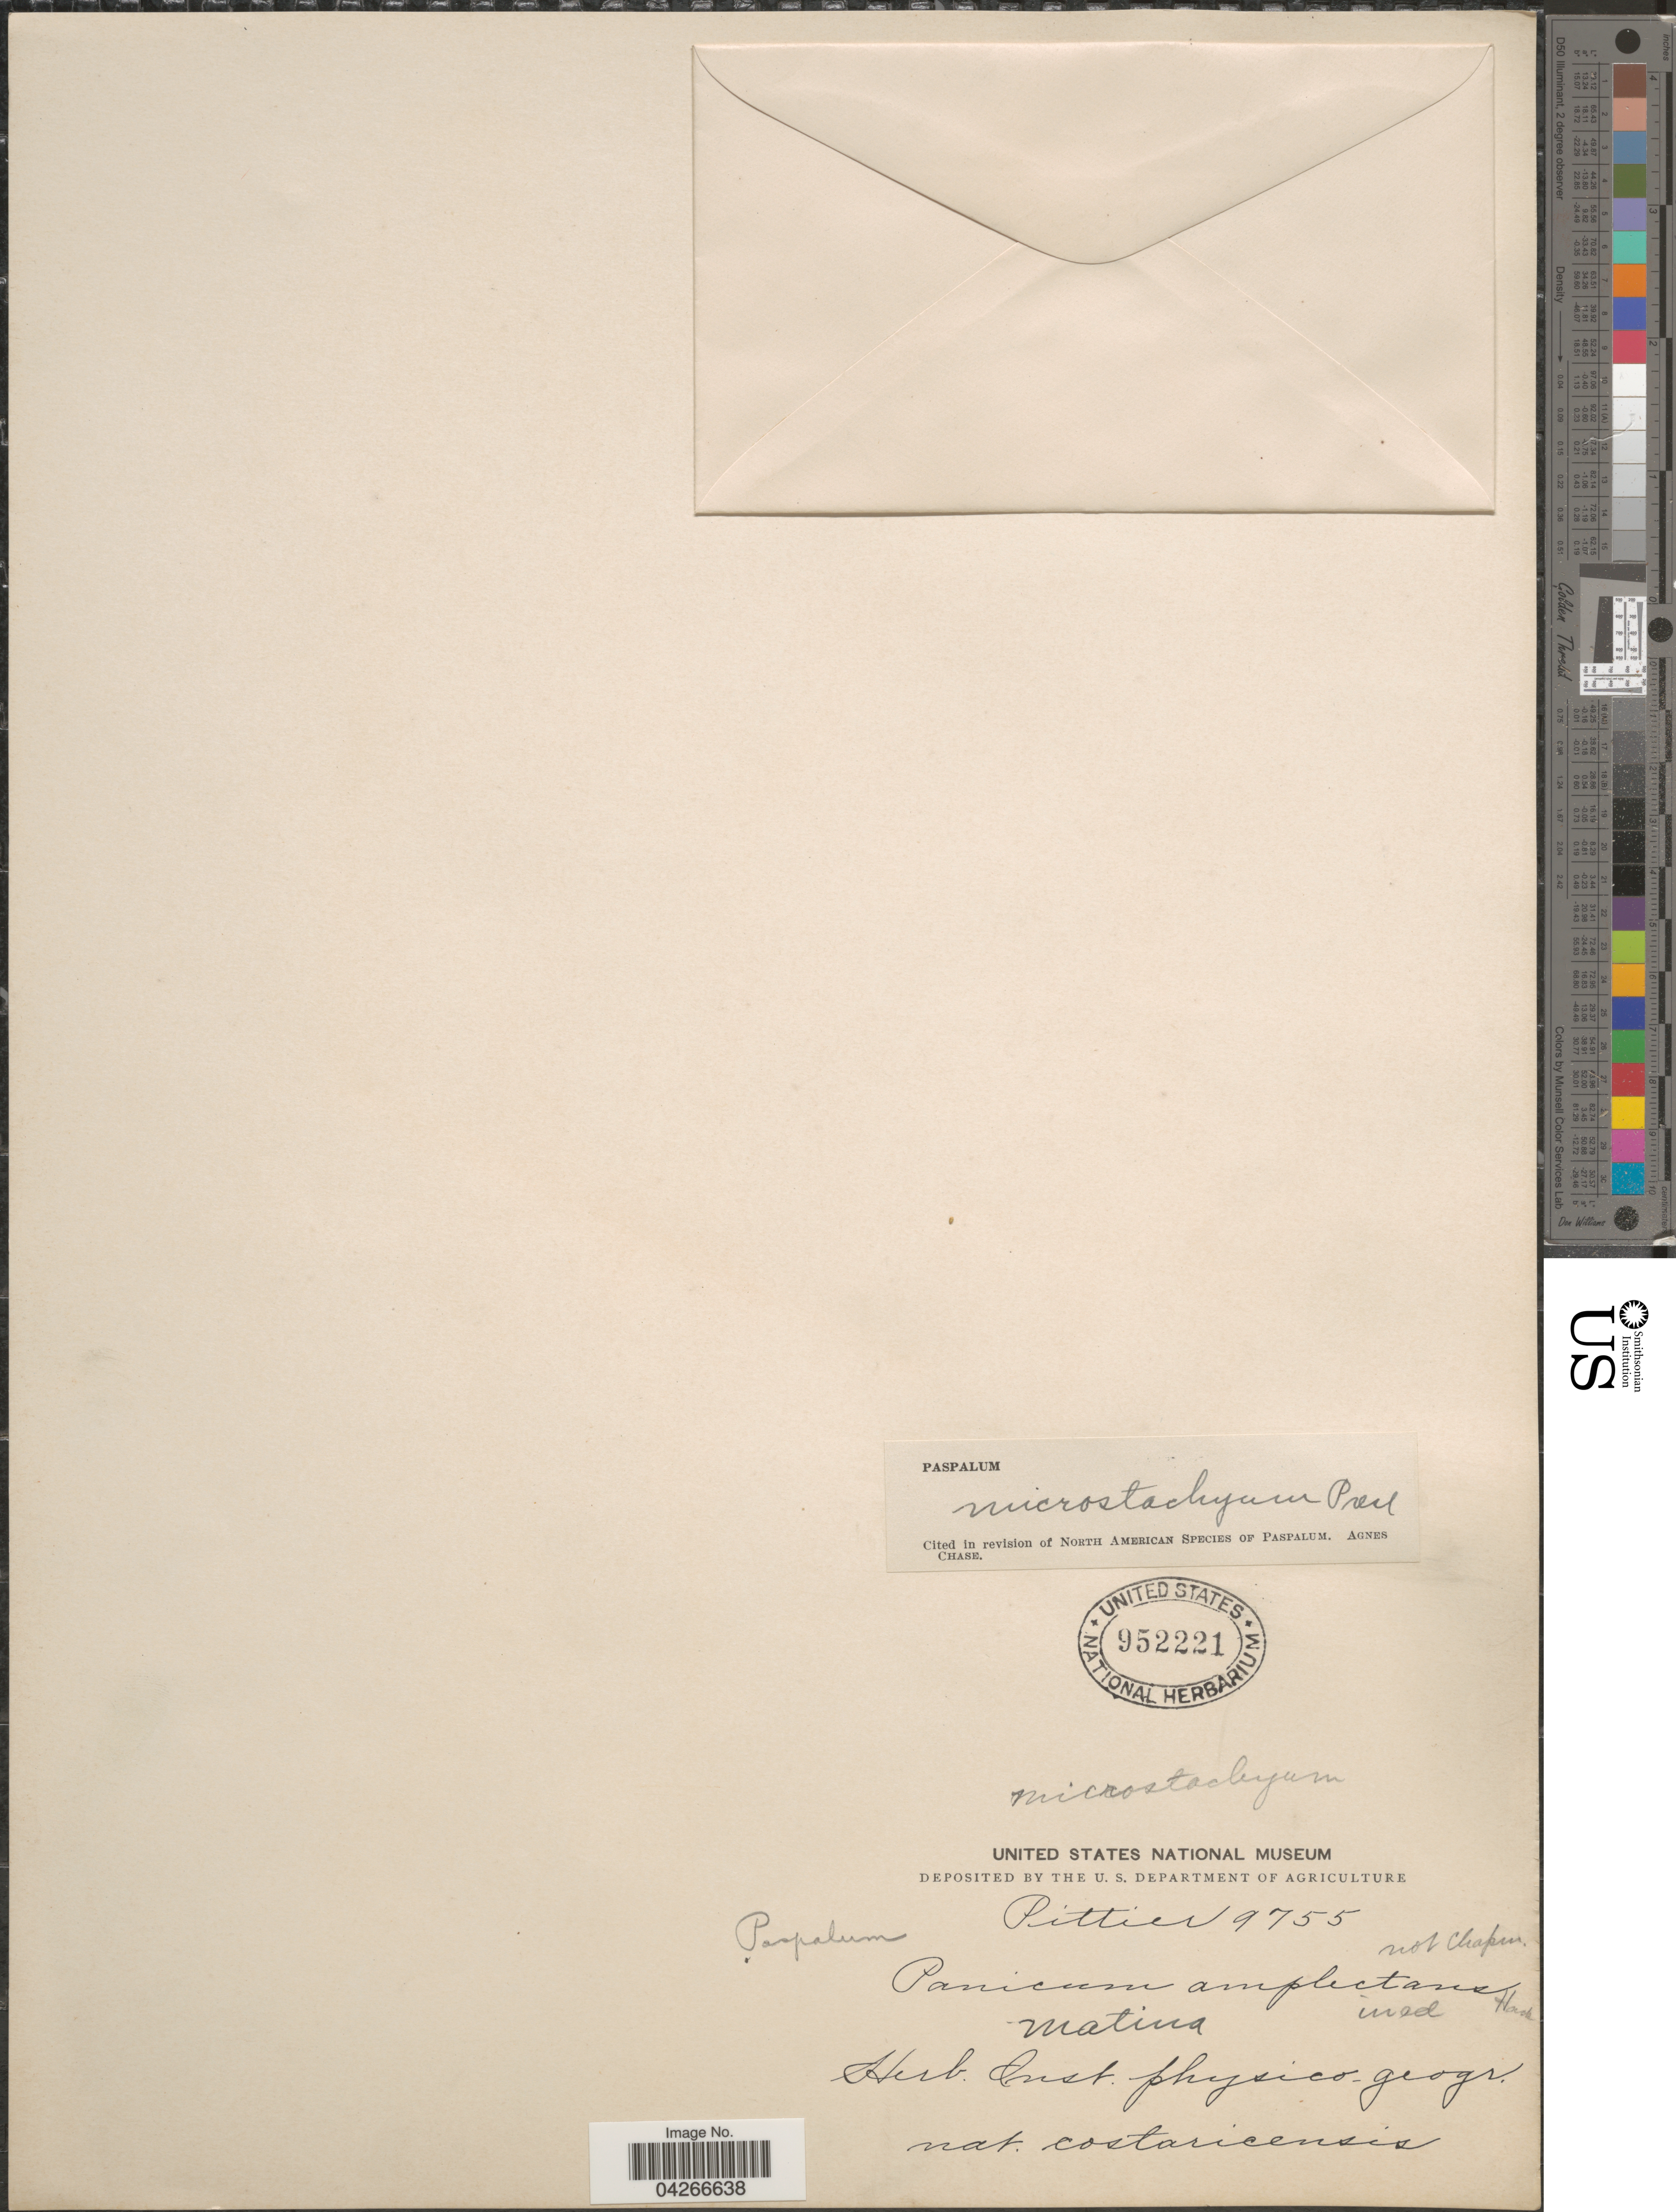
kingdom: Plantae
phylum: Tracheophyta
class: Liliopsida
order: Poales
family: Poaceae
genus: Paspalum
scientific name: Paspalum microstachyum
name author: J. Presl in C. Presl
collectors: Pittier, --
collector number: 9755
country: Costa Rica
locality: Matina.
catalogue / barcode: US 952221